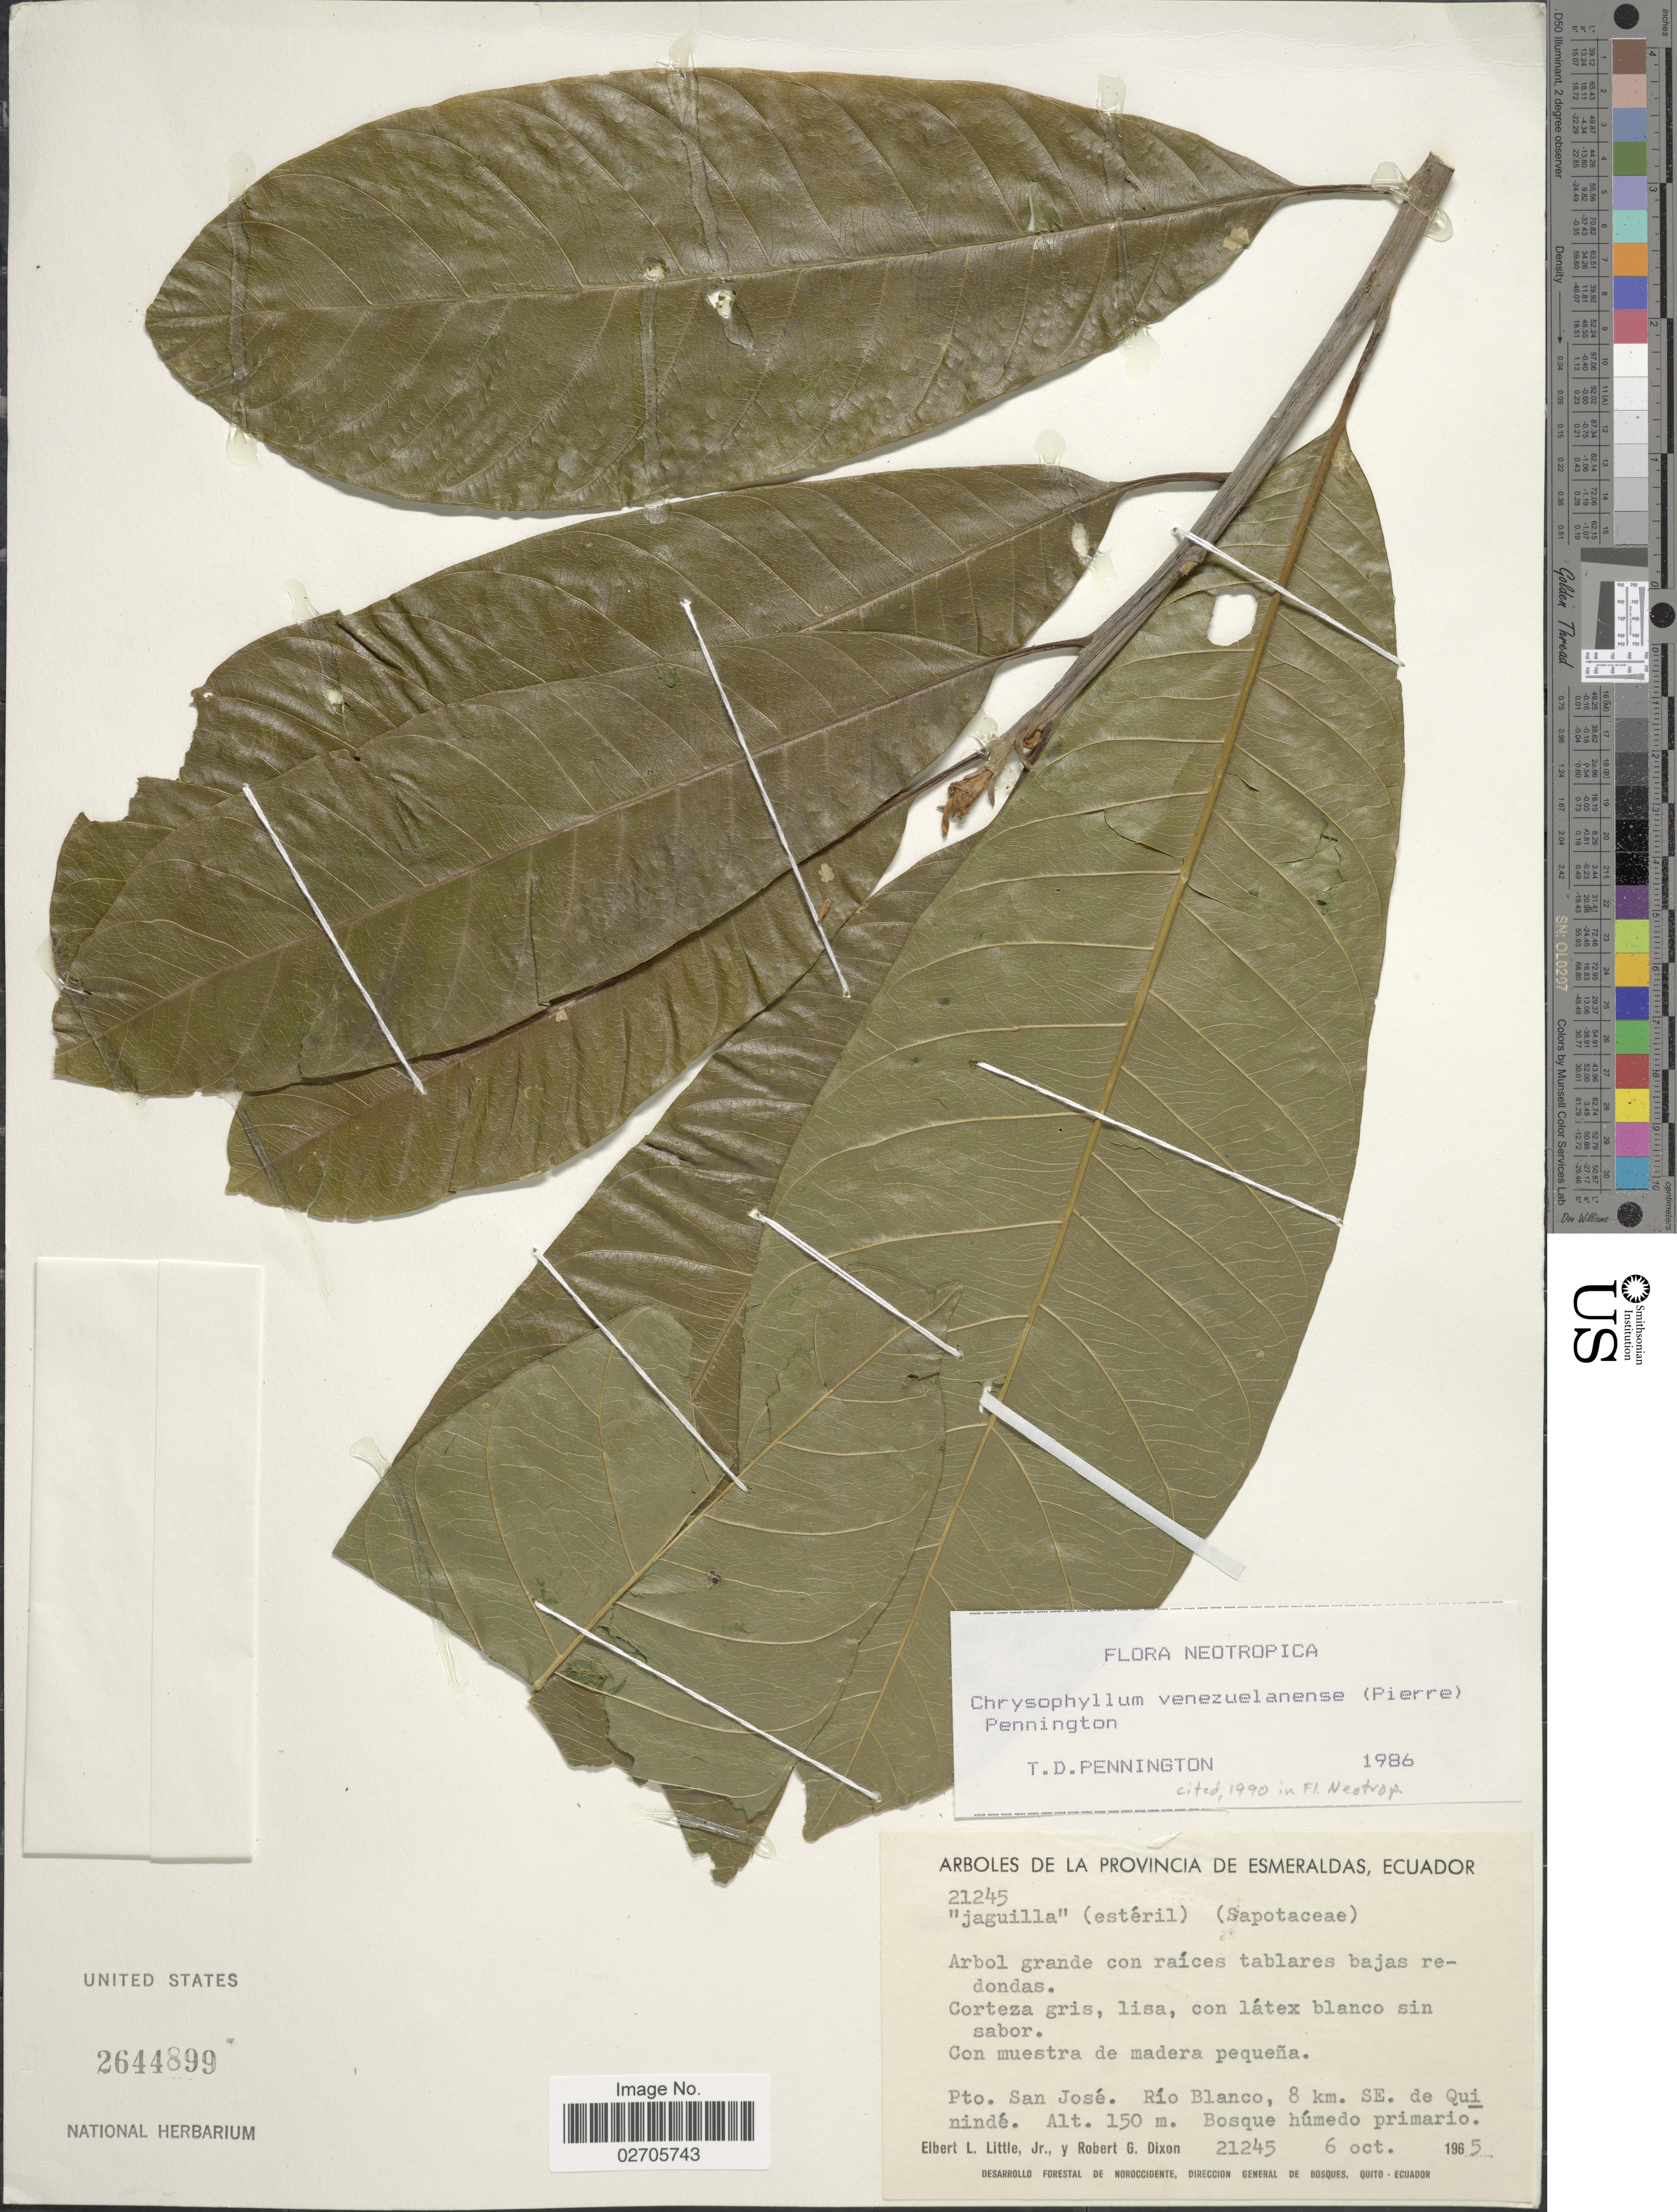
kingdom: Plantae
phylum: Tracheophyta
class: Magnoliopsida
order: Ericales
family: Sapotaceae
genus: Chrysophyllum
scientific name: Chrysophyllum venezuelanense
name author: (Pierre) T.D. Penn.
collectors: E. L. Little & R. G. Dixon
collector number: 21245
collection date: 1965-10-06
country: Ecuador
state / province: Esmeraldas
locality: Pto. San José. Río Blanco, 8 km SE de Quinindé. Bosque húmedo primario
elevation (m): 150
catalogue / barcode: US 2644899